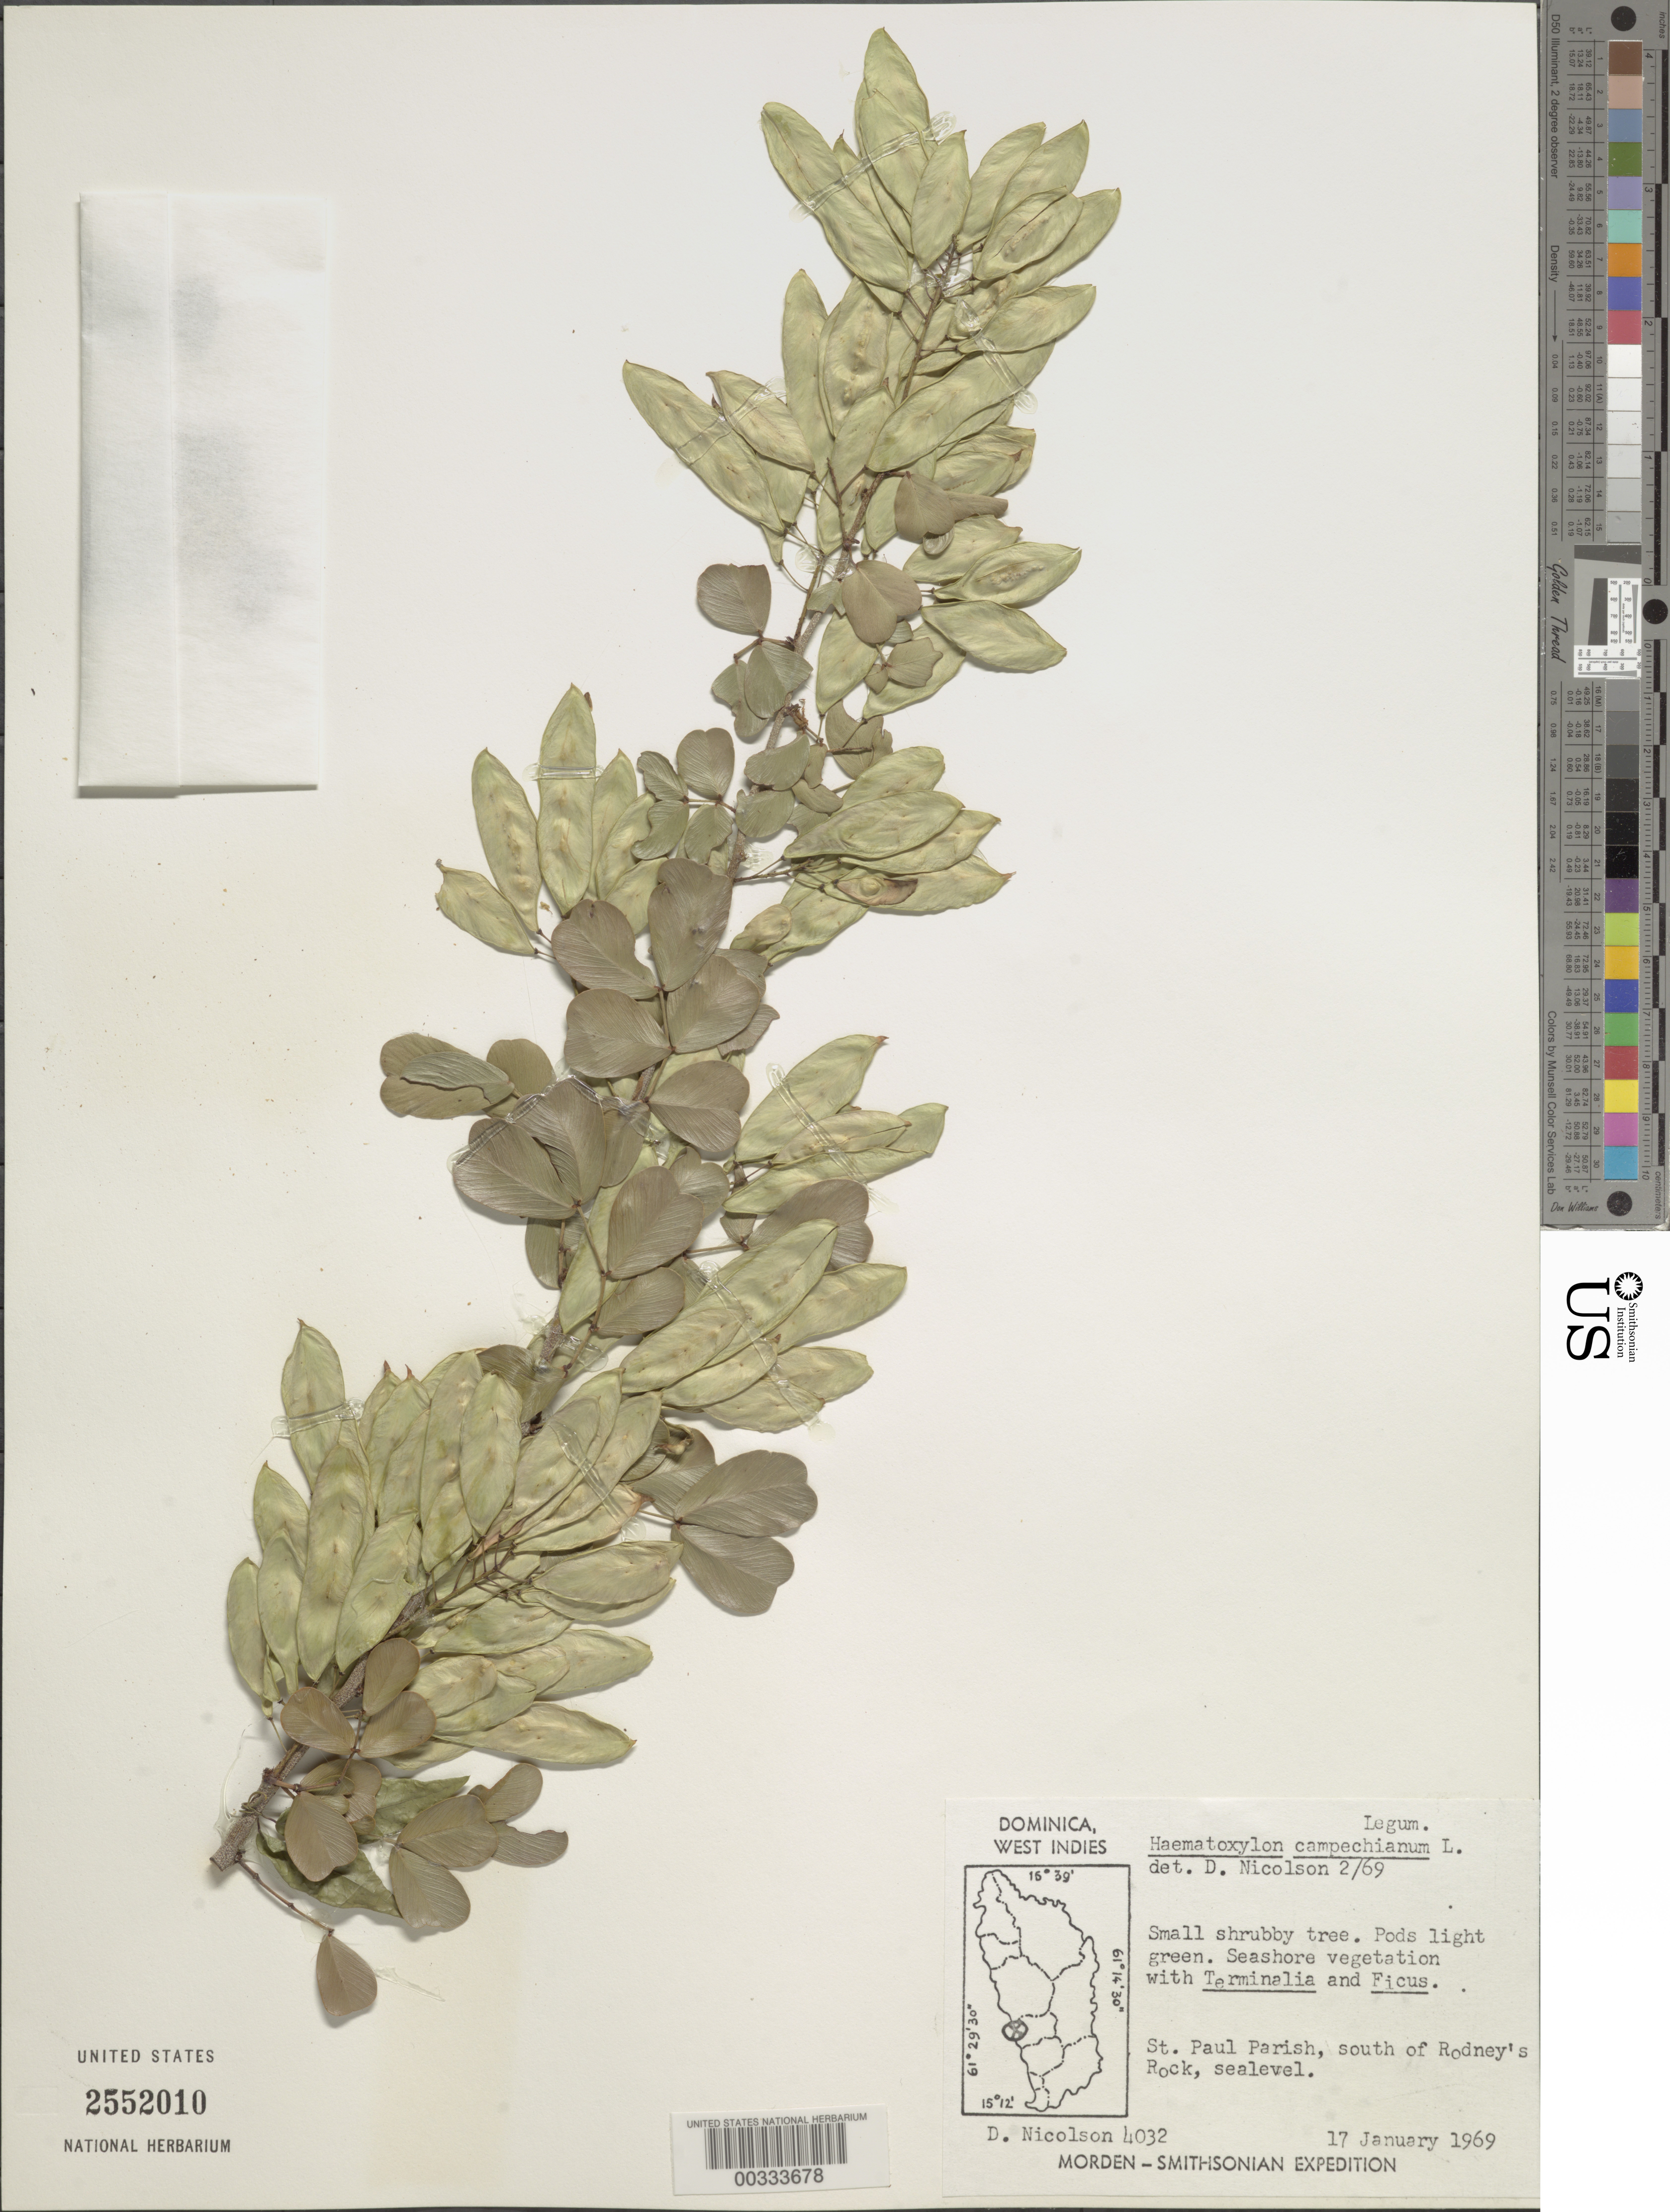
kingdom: Plantae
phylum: Tracheophyta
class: Magnoliopsida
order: Fabales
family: Fabaceae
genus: Haematoxylum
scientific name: Haematoxylum campechianum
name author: L.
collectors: D. H. Nicolson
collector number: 4032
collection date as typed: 17 Jan 1969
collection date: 1969-01-17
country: Dominica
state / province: St. Paul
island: Dominica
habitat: Seashore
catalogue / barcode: US 2552010